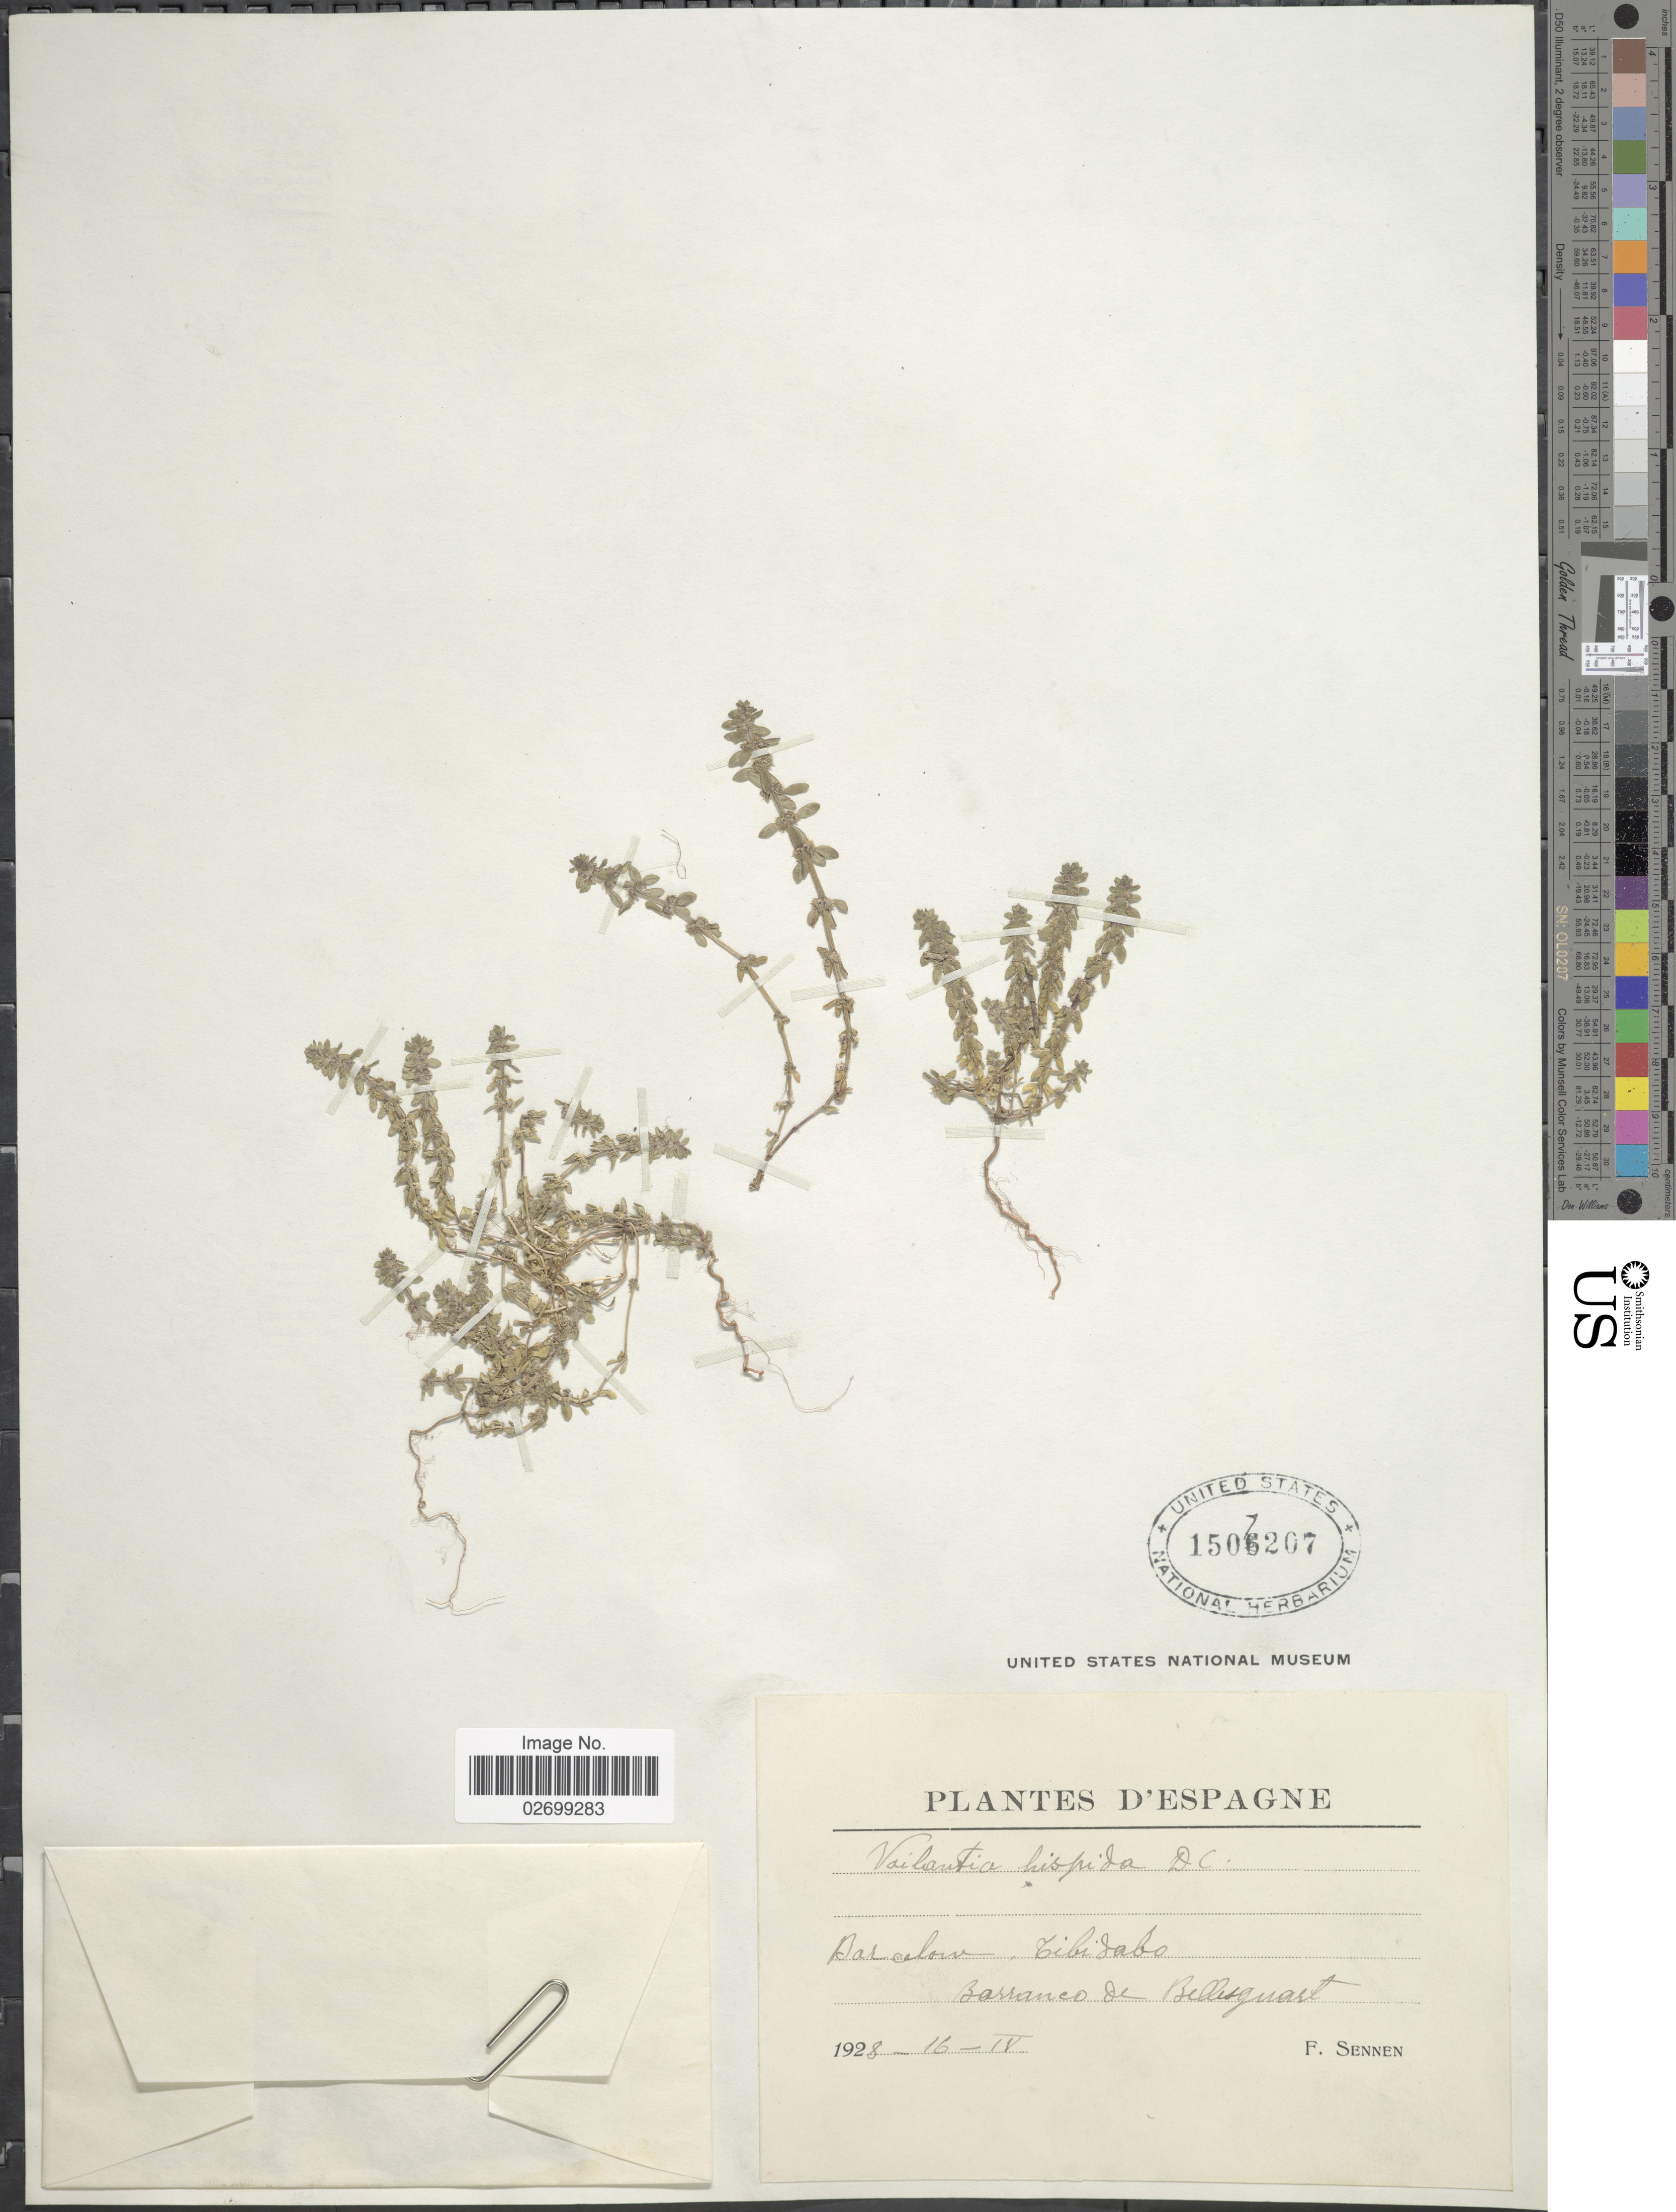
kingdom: Plantae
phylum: Tracheophyta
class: Magnoliopsida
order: Gentianales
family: Rubiaceae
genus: Valantia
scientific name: Valantia hispida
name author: L.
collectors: E. Sennen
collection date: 1928-04-16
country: Spain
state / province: Catalunya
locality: Barcelona, Tibidabo, Barranco de Bellesguart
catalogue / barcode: US 1507207